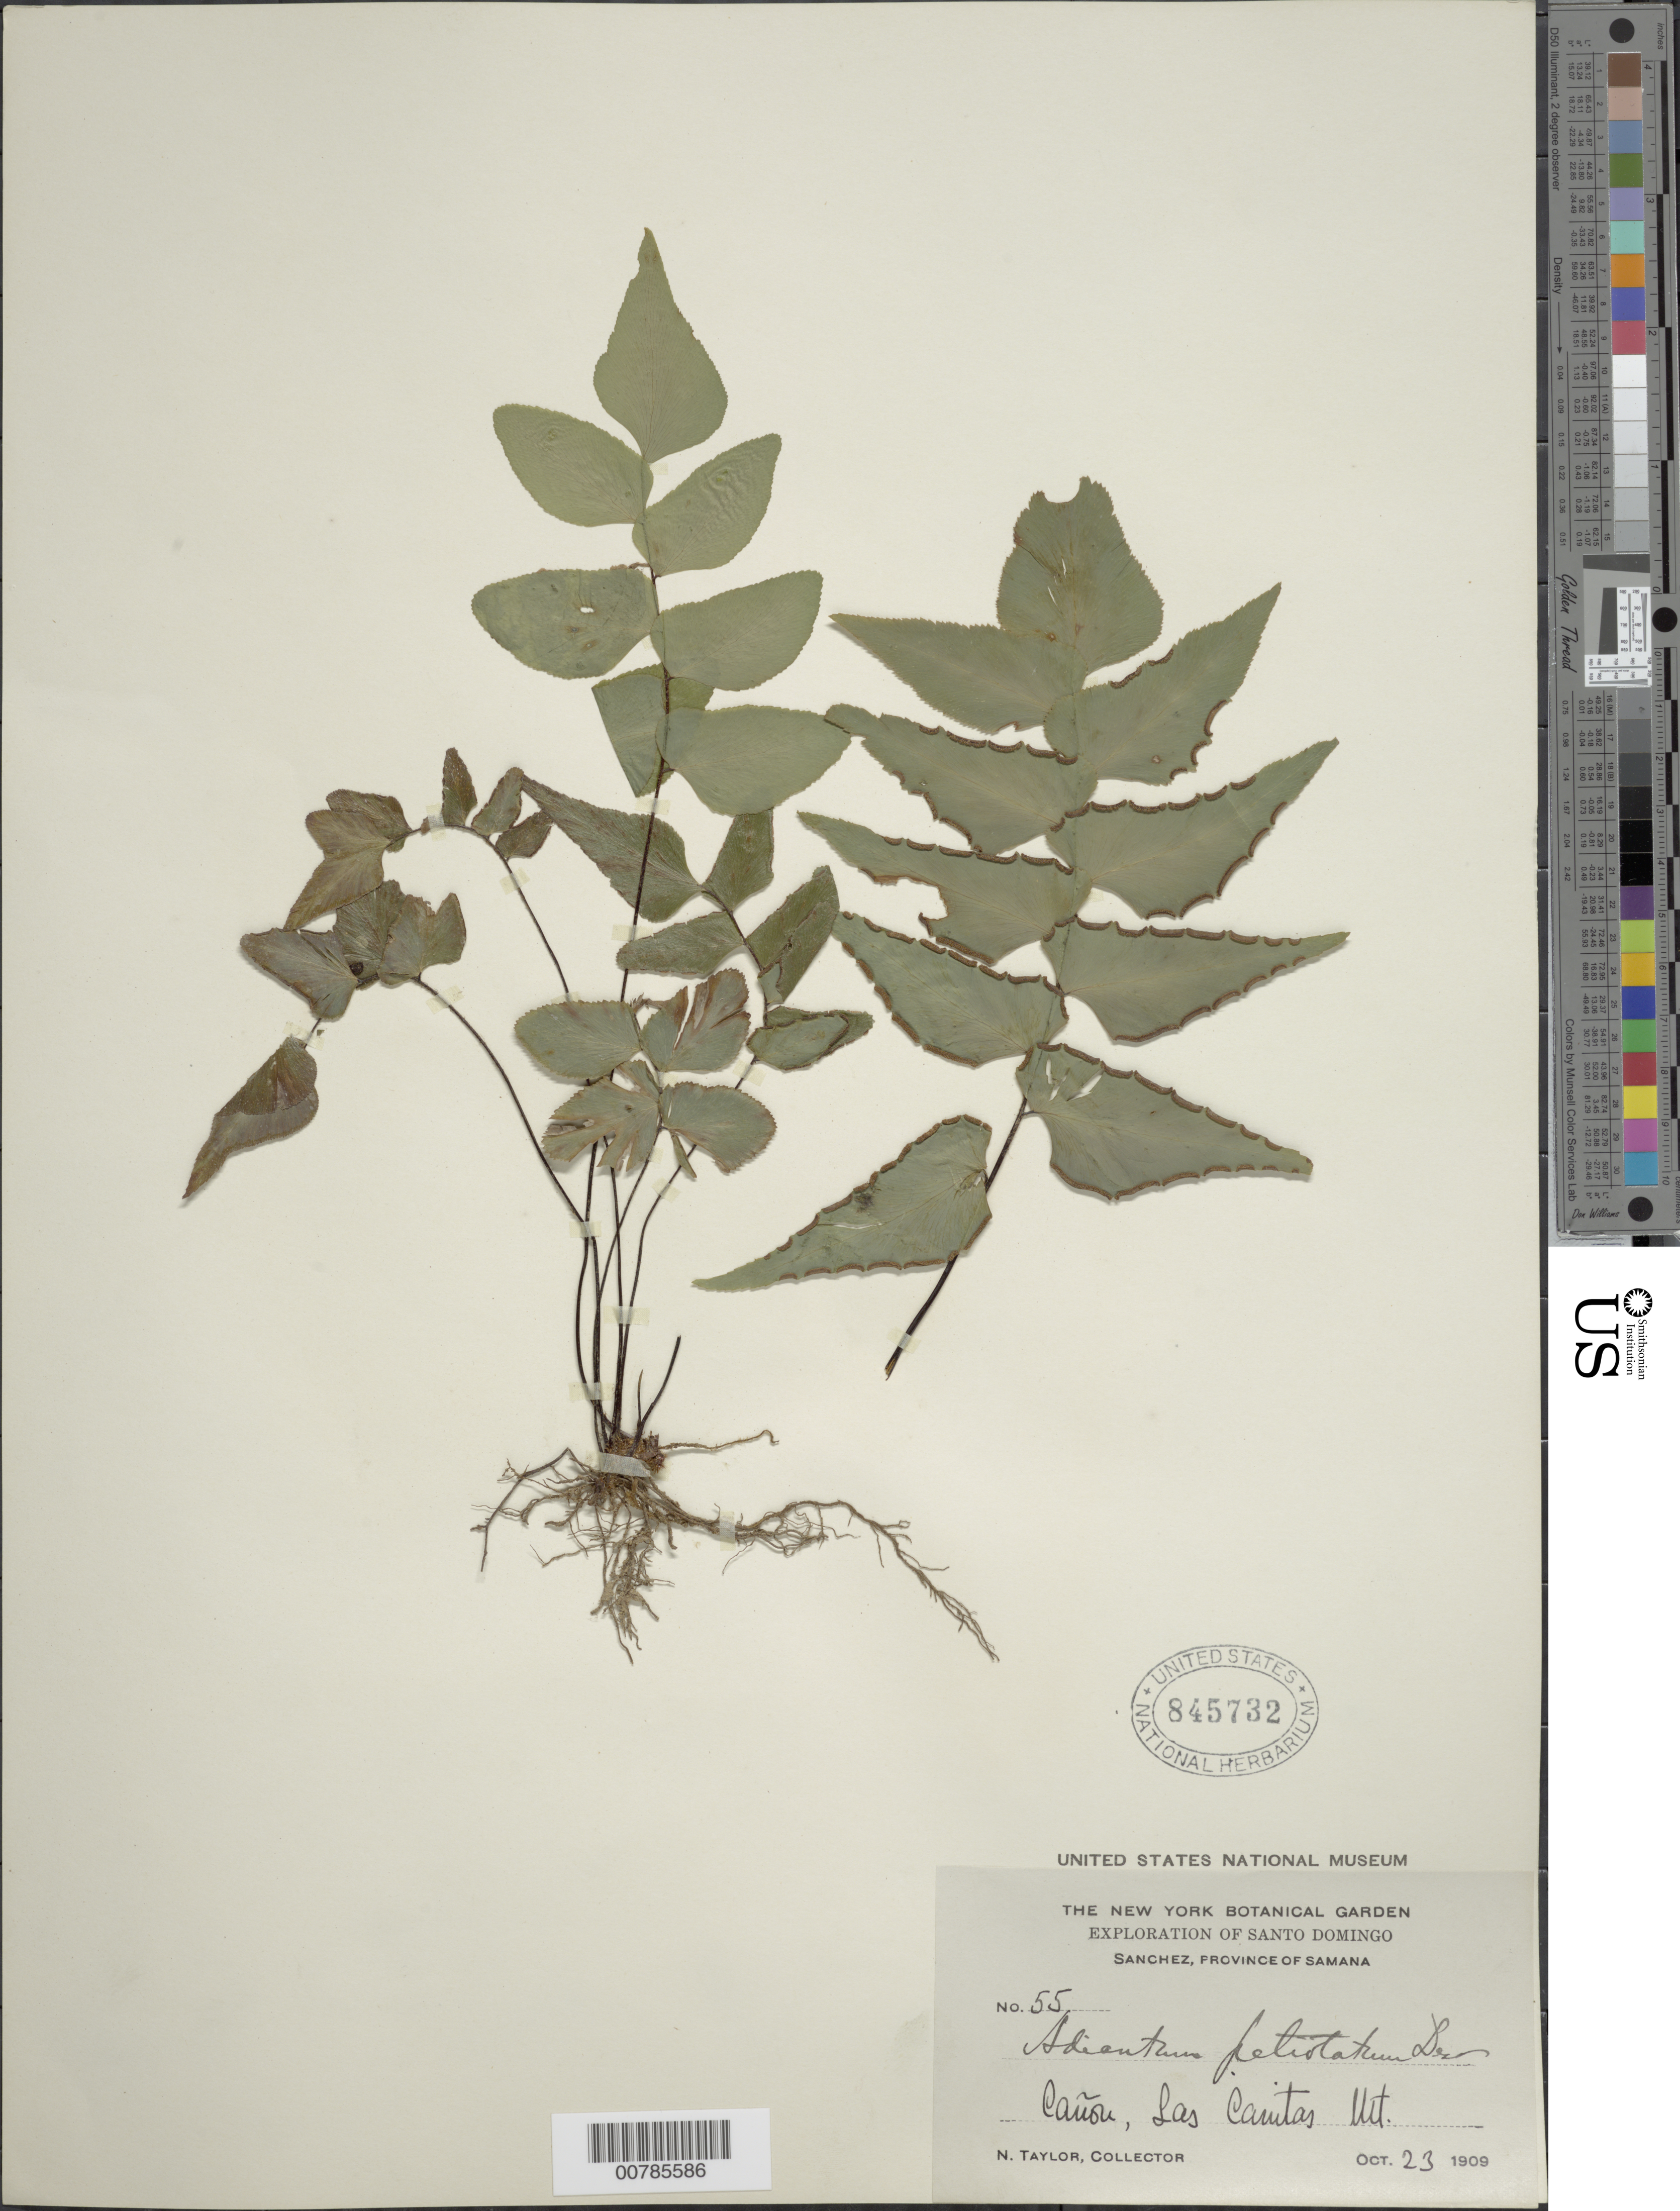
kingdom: Plantae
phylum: Tracheophyta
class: Polypodiopsida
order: Polypodiales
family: Pteridaceae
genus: Adiantum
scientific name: Adiantum petiolatum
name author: Desv.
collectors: N. Taylor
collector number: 55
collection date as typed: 23 Oct 1909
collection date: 1909-10-23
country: Dominican Republic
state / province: Samana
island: Hispaniola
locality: Sanchez, Las Canitas Mt.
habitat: Cañon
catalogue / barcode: US 845732